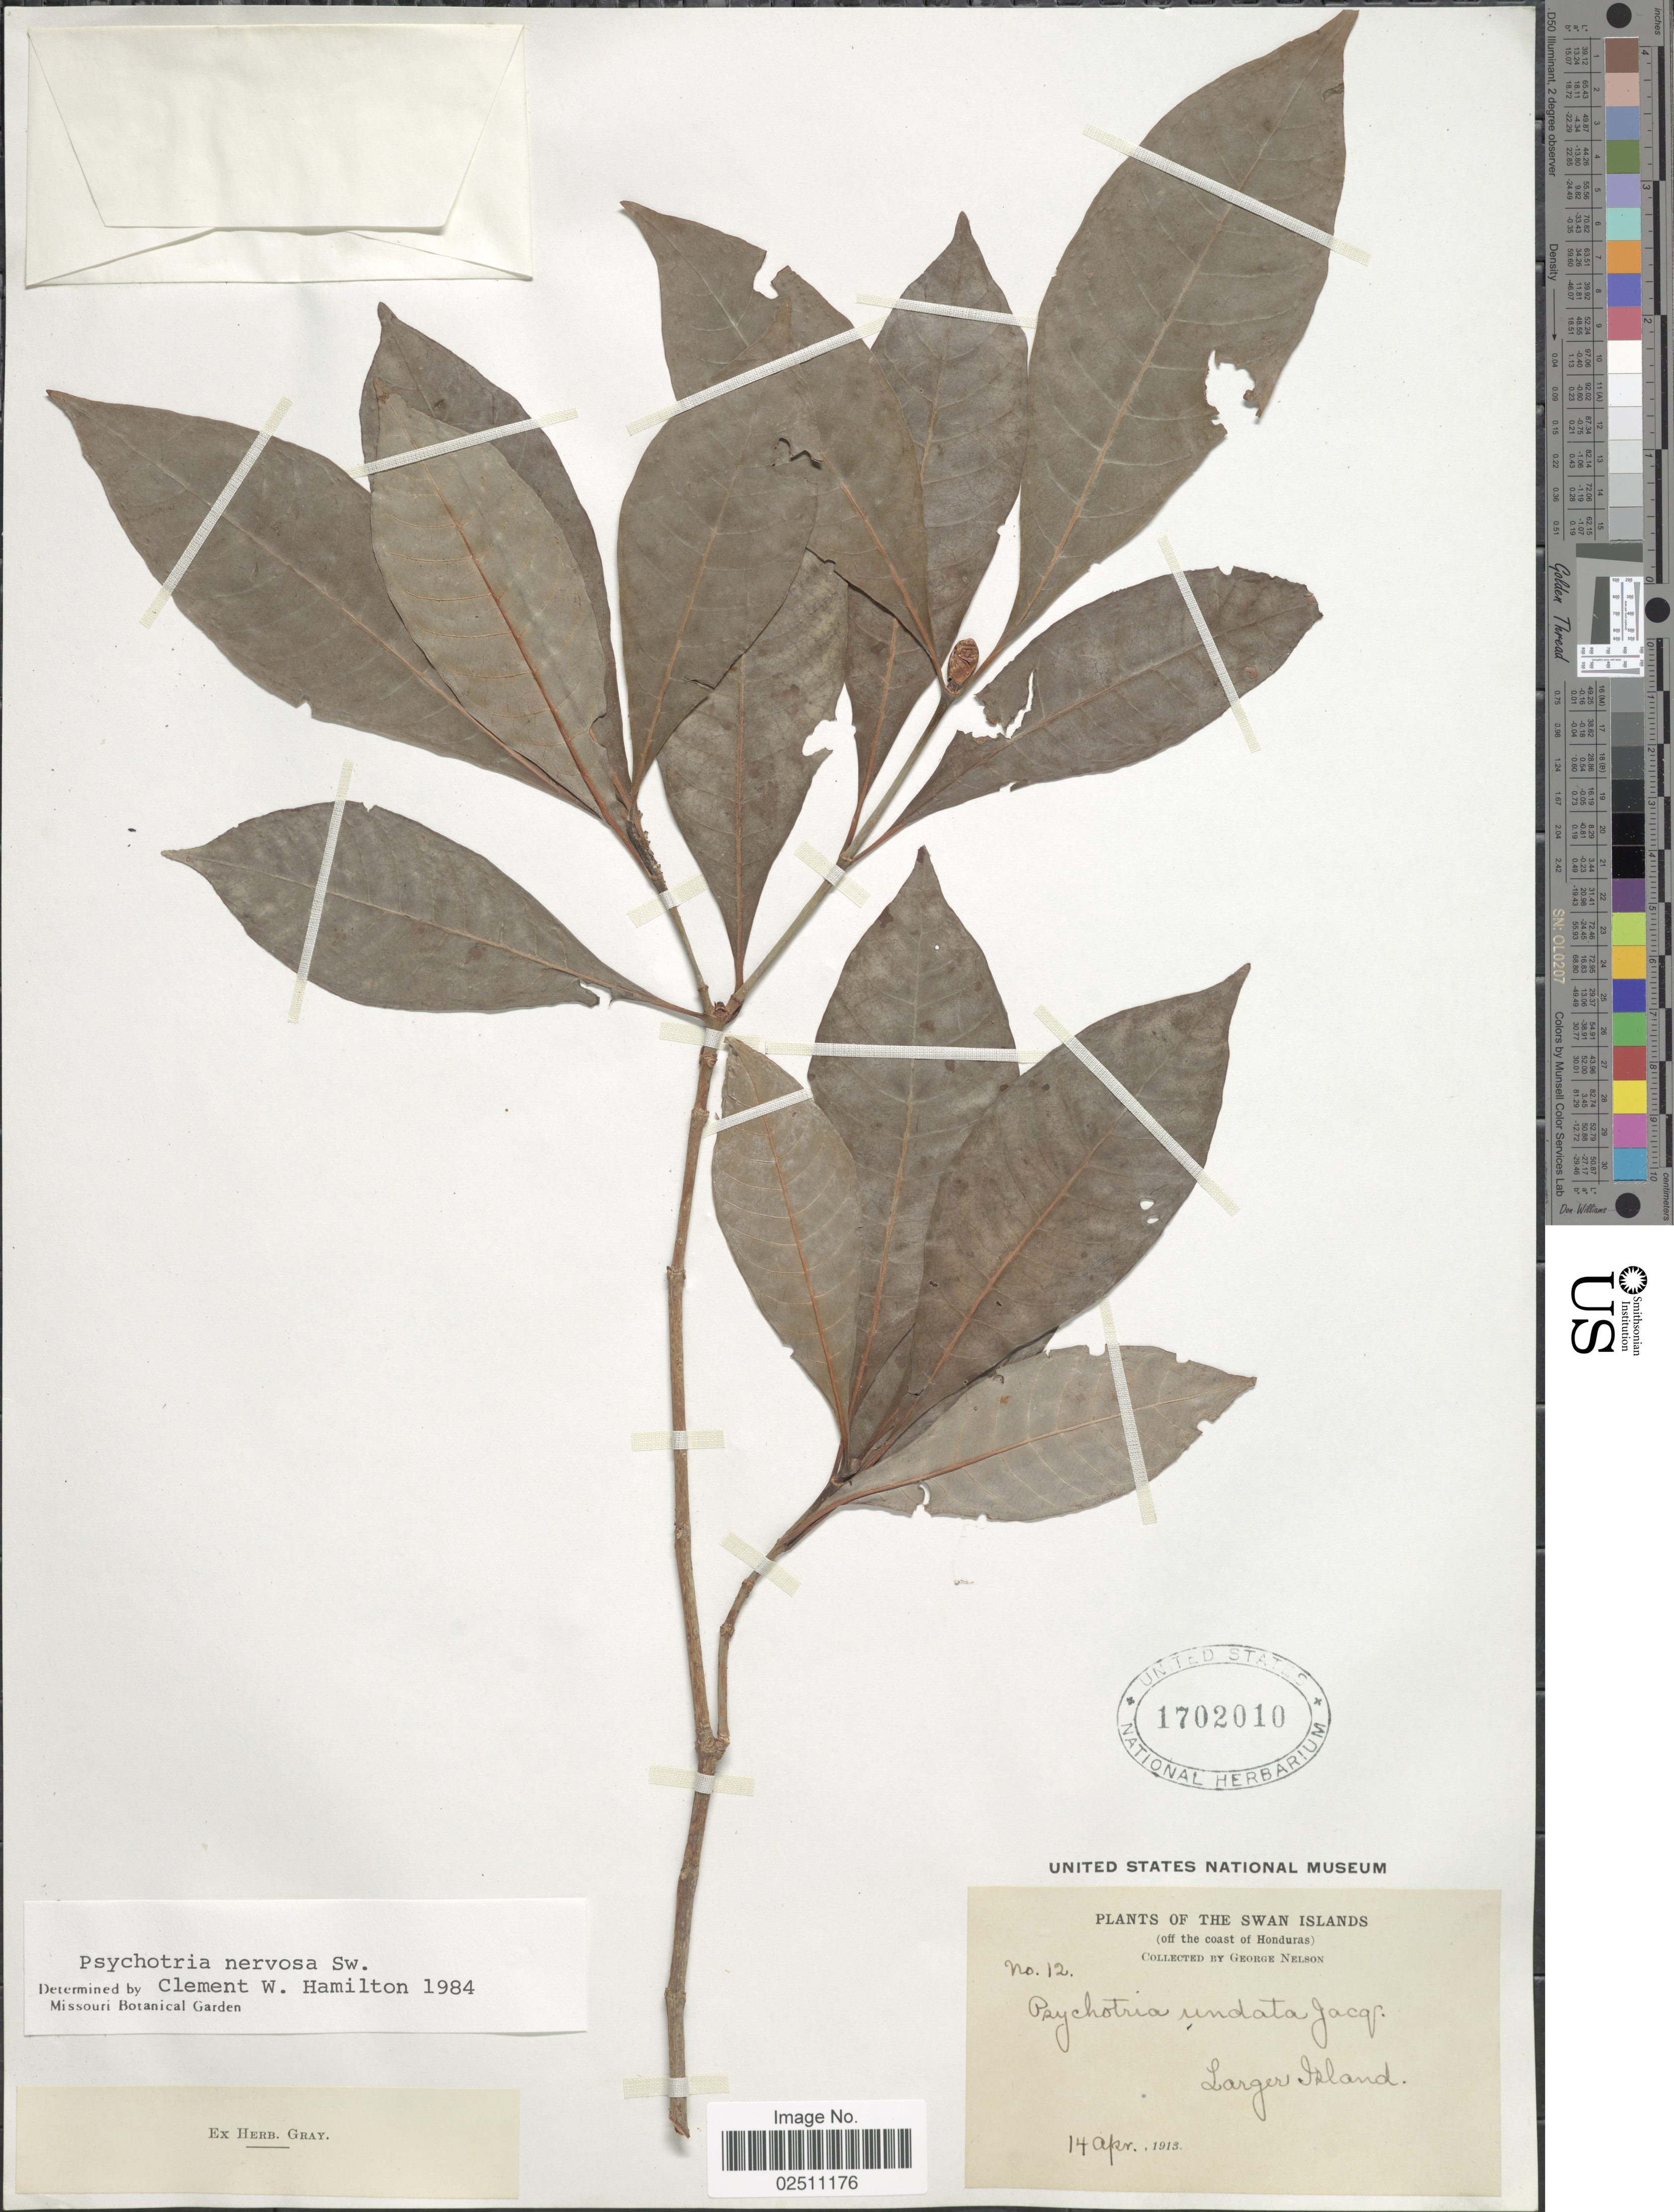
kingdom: Plantae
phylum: Tracheophyta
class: Magnoliopsida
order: Gentianales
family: Rubiaceae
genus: Psychotria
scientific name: Psychotria nervosa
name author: Sw.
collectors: G. Nelson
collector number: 12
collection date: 1913-04-14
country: Honduras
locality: Swan Islands (off the coast of Honduras)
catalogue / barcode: US 1702010